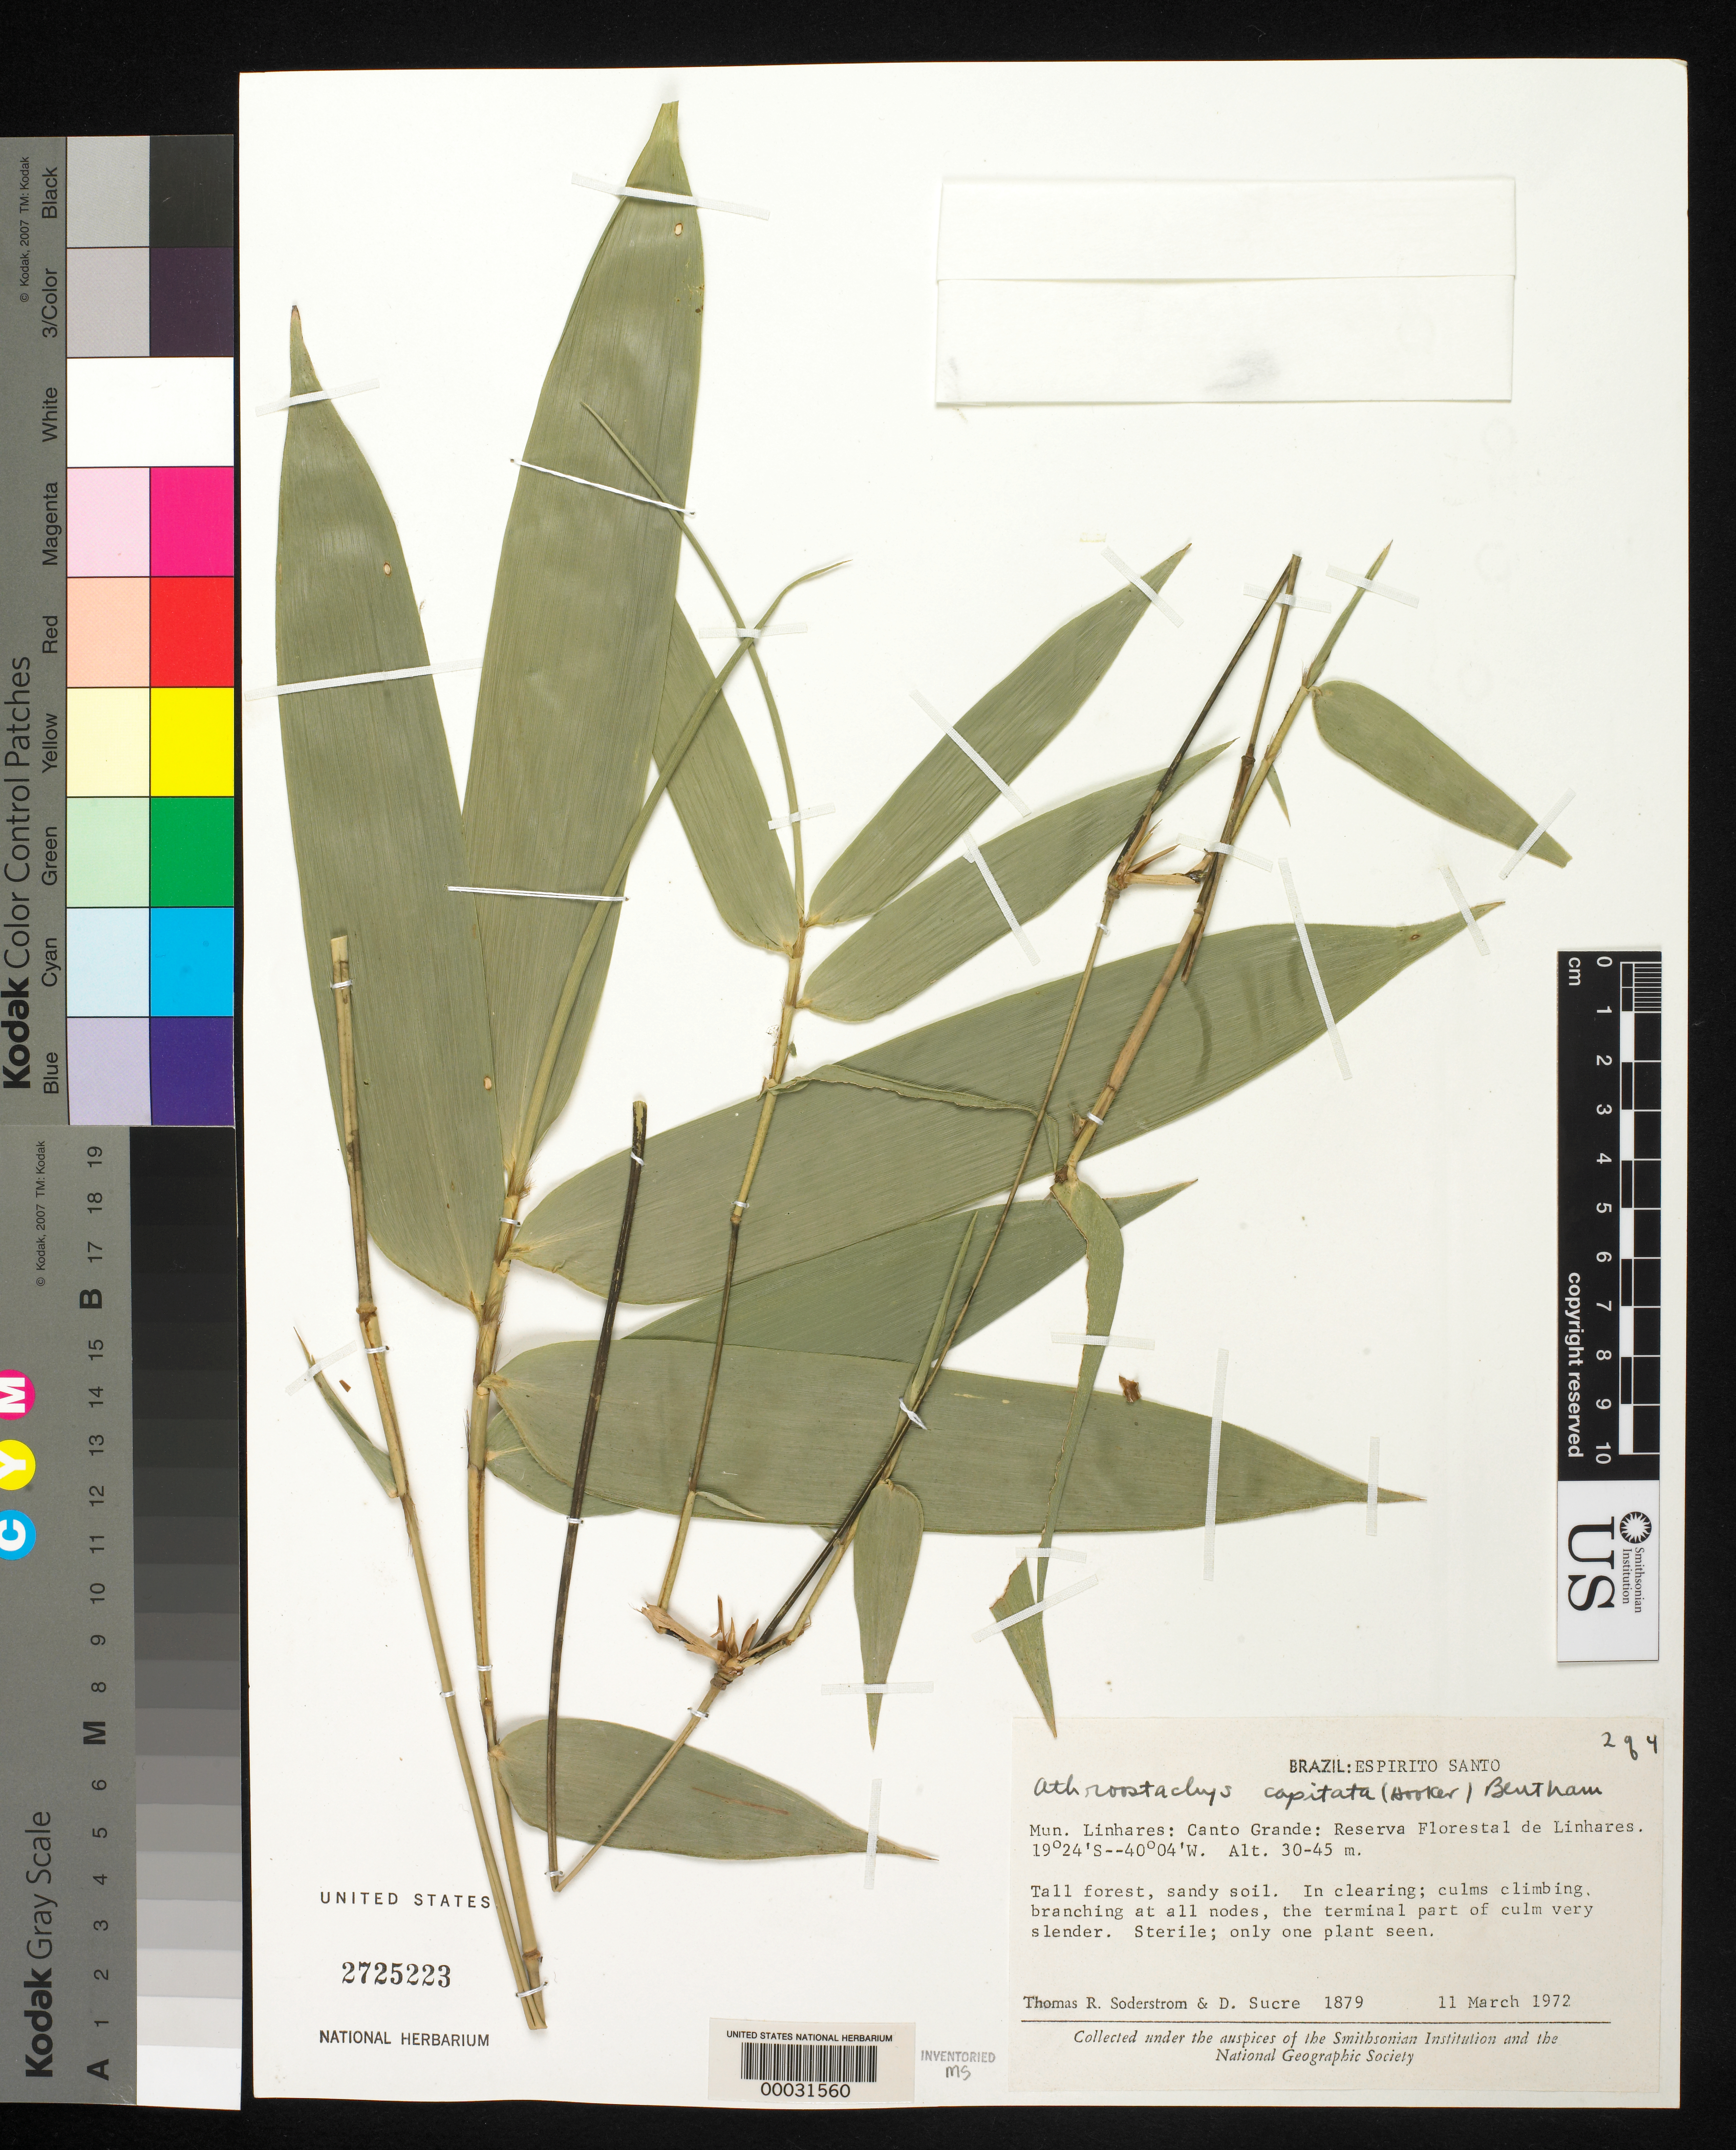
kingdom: Plantae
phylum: Tracheophyta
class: Liliopsida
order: Poales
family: Poaceae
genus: Athroostachys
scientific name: Athroostachys capitata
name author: (Hook.) Benth.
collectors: T. R. Soderstrom & D. Sucre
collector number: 1879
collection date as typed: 11 Mar 1972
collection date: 1972-03-11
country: Brazil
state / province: Espírito Santo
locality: Linhares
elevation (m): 30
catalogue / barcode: US 2725223